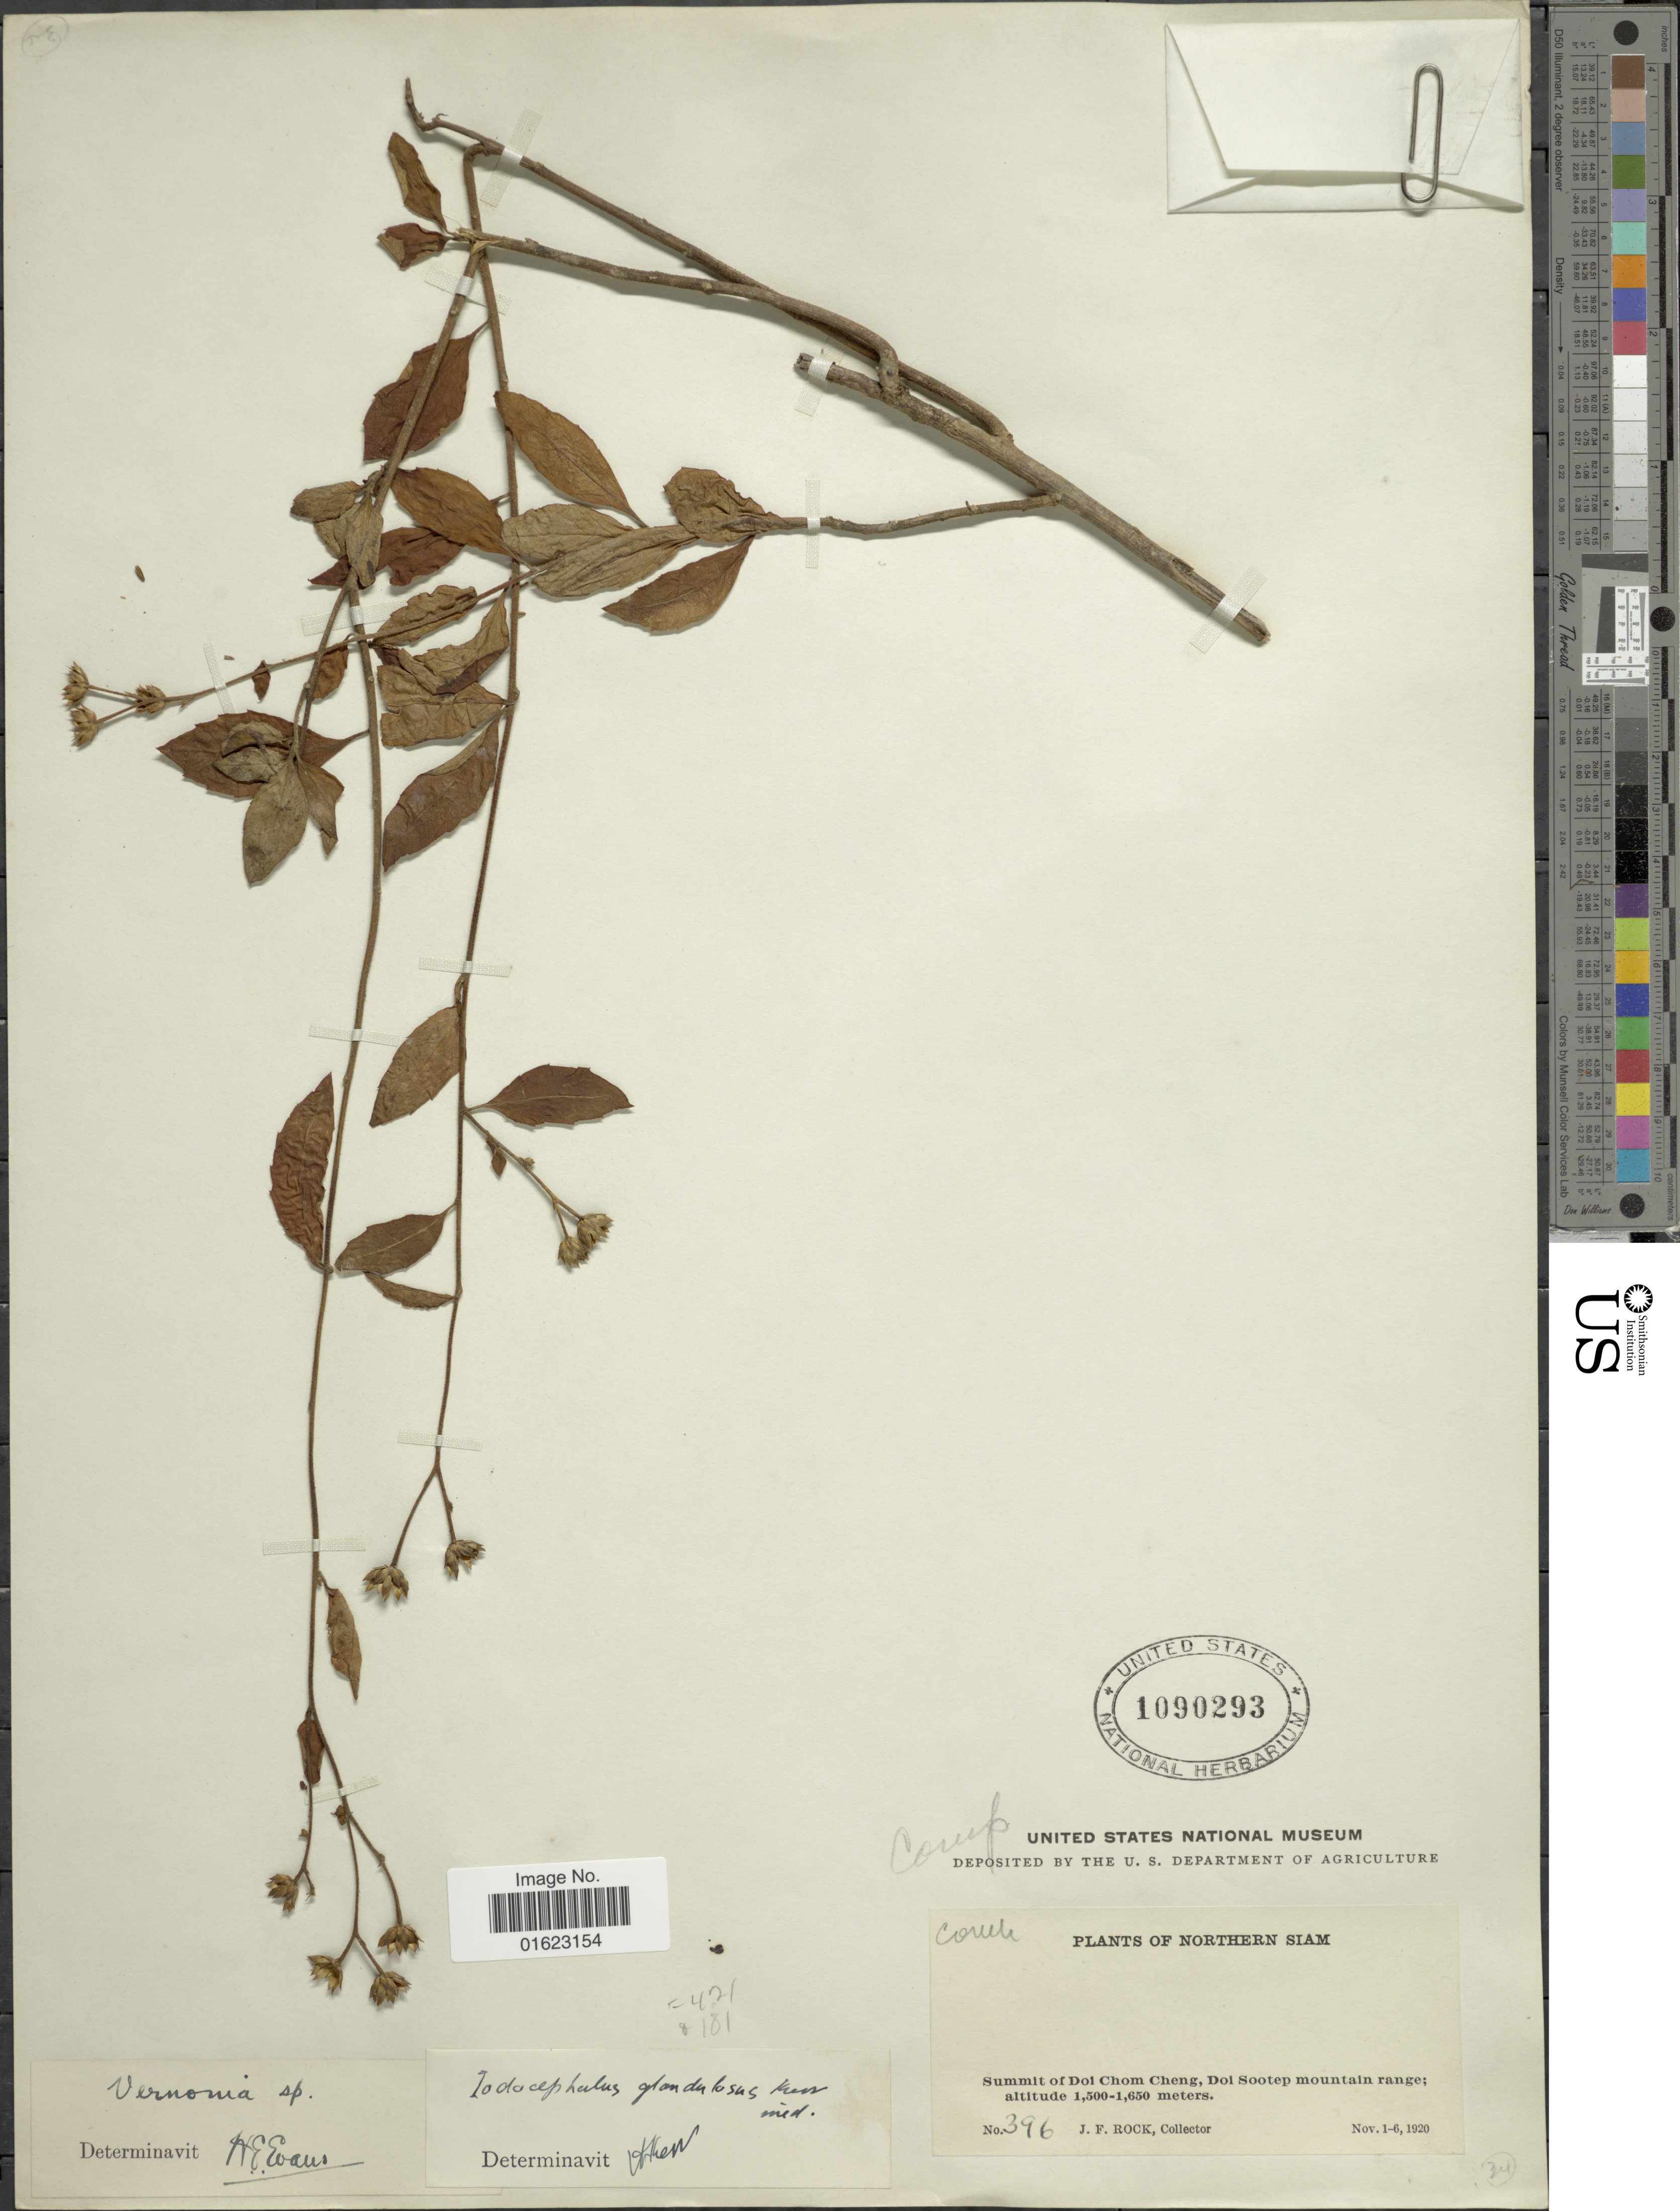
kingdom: Plantae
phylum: Tracheophyta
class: Magnoliopsida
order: Asterales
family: Asteraceae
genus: Iodocephalus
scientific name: Iodocephalus glandulosus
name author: Kerr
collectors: J. Rock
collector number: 396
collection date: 1920-11-01/1920-11-06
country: Thailand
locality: Northern Siam, Summit of Doi Chom Cheng, Doi Sootep mountain range.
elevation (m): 1500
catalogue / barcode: US 1090293